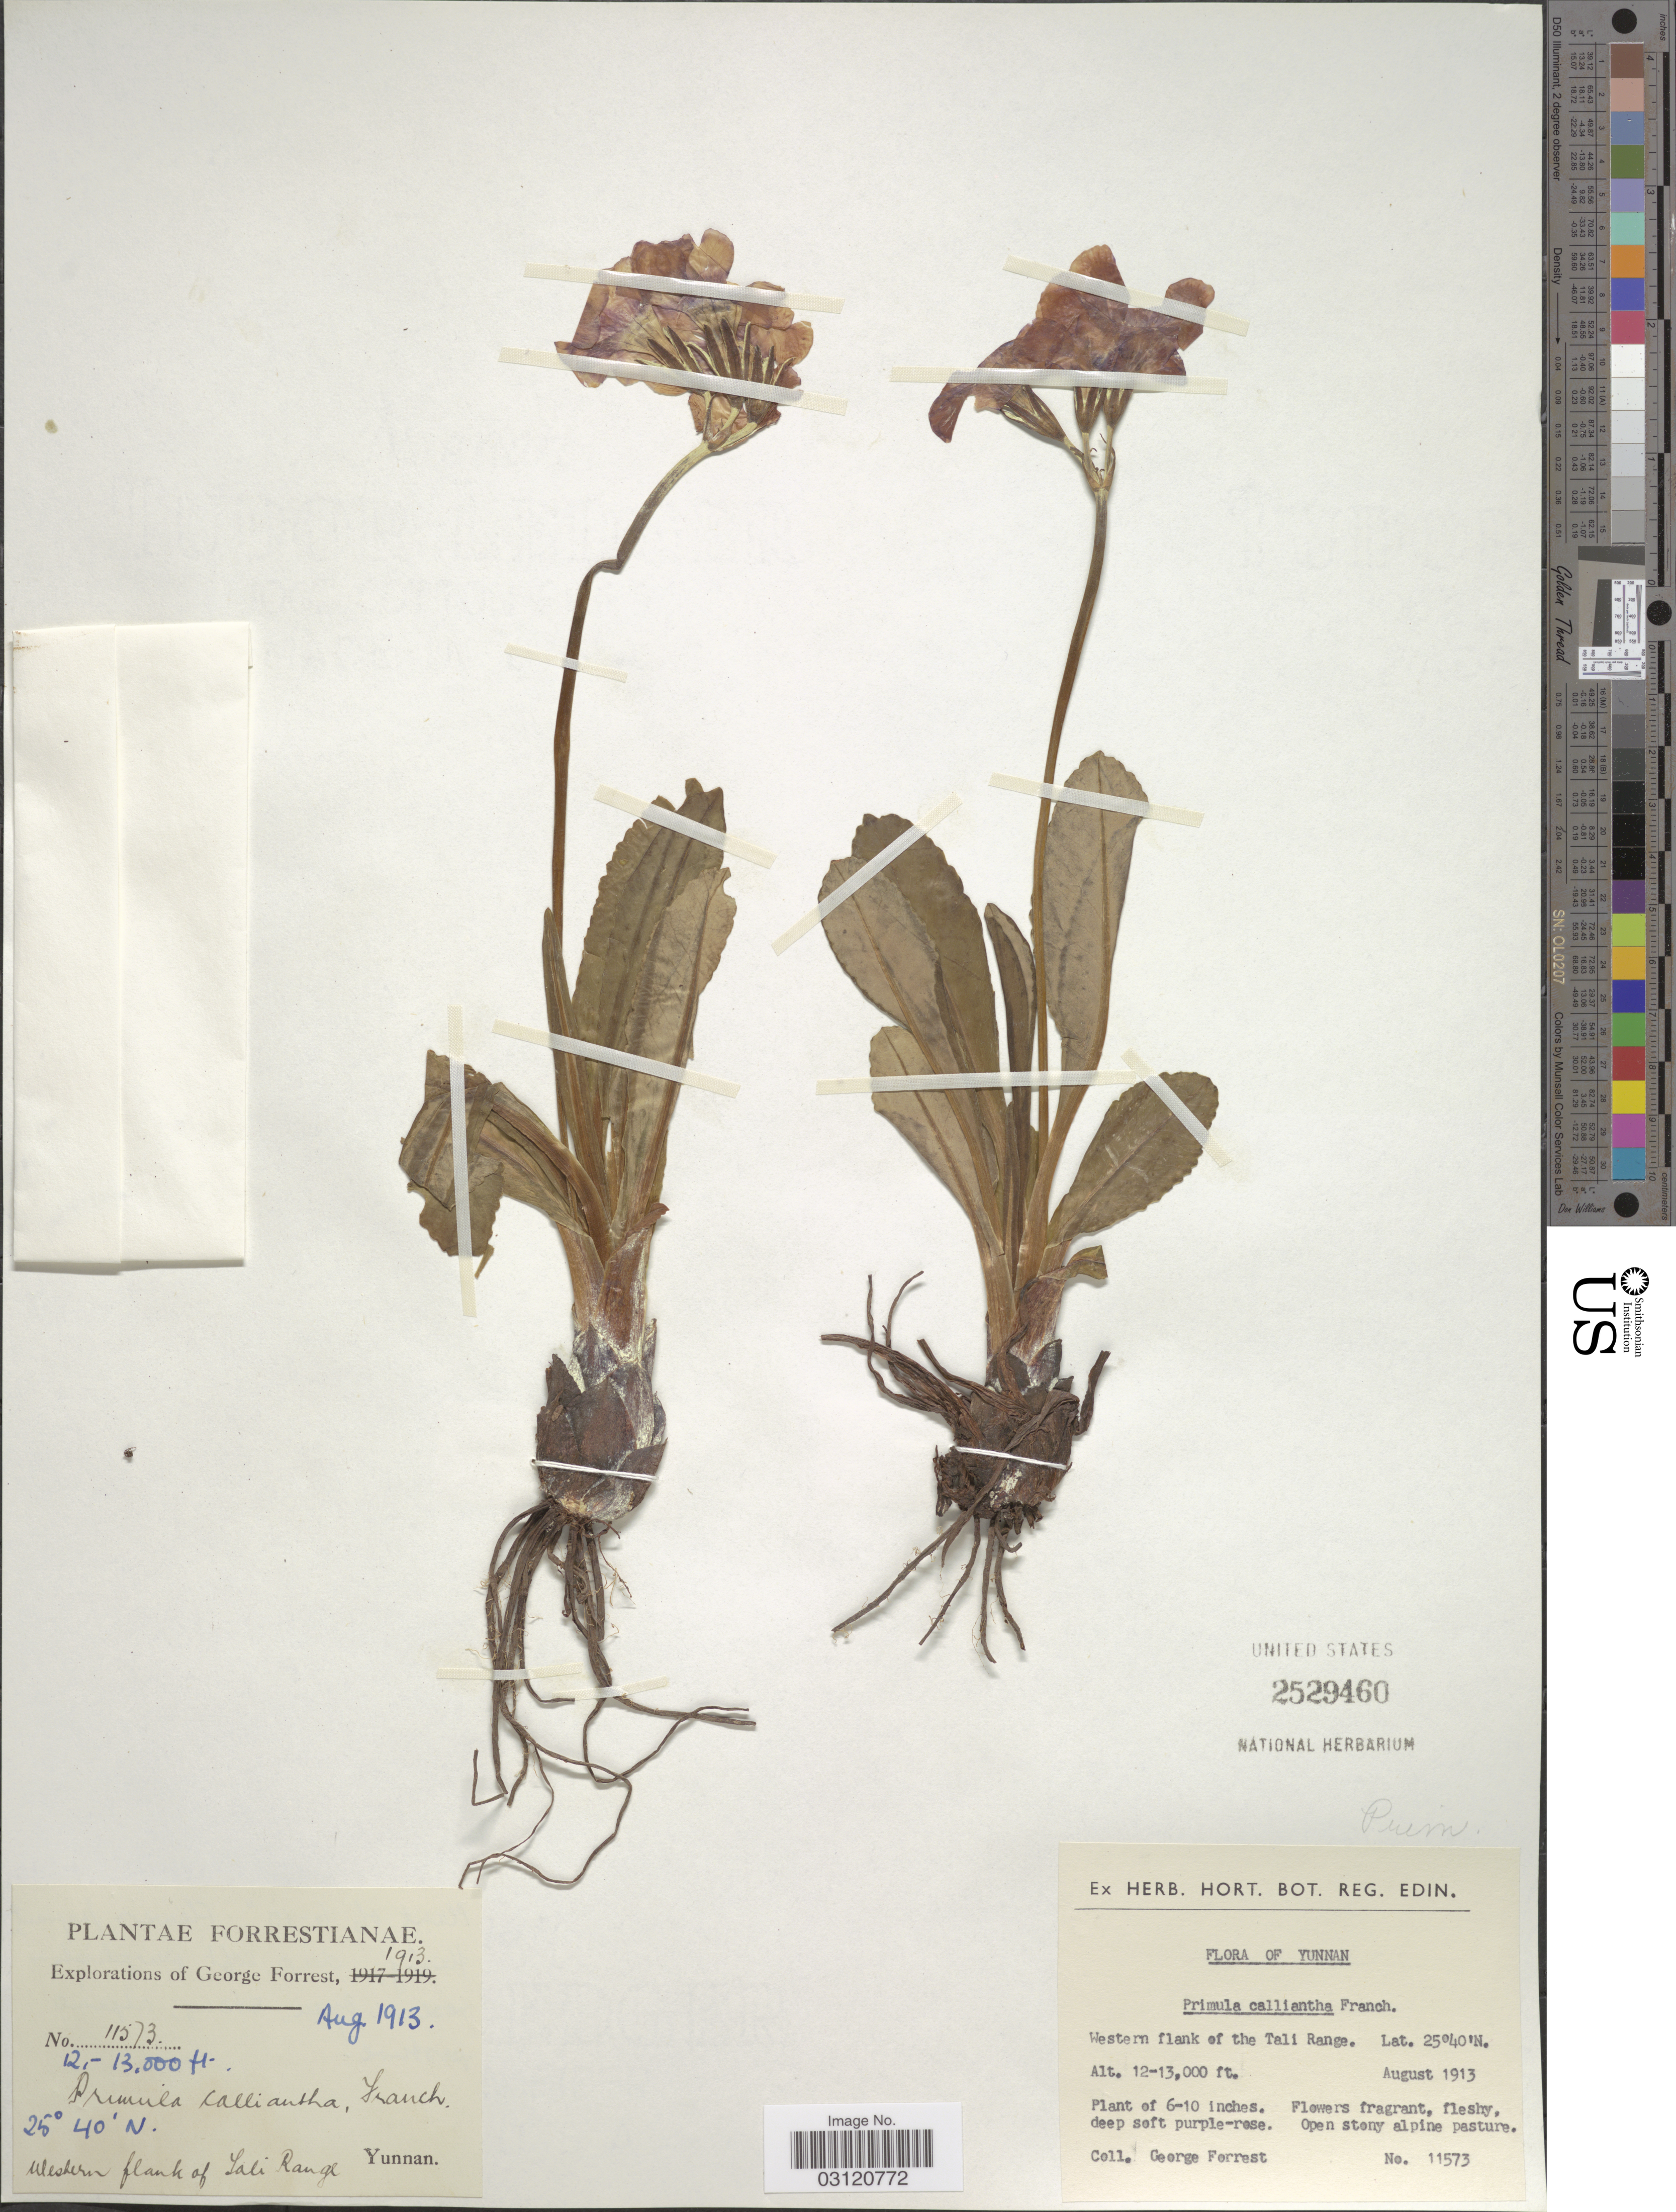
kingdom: Plantae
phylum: Tracheophyta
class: Magnoliopsida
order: Ericales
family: Primulaceae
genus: Primula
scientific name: Primula calliantha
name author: Franch.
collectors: G. Forrest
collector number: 11573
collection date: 1913-08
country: China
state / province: Yunnan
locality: Western flank of Tali Range.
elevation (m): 3658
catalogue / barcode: US 2529460